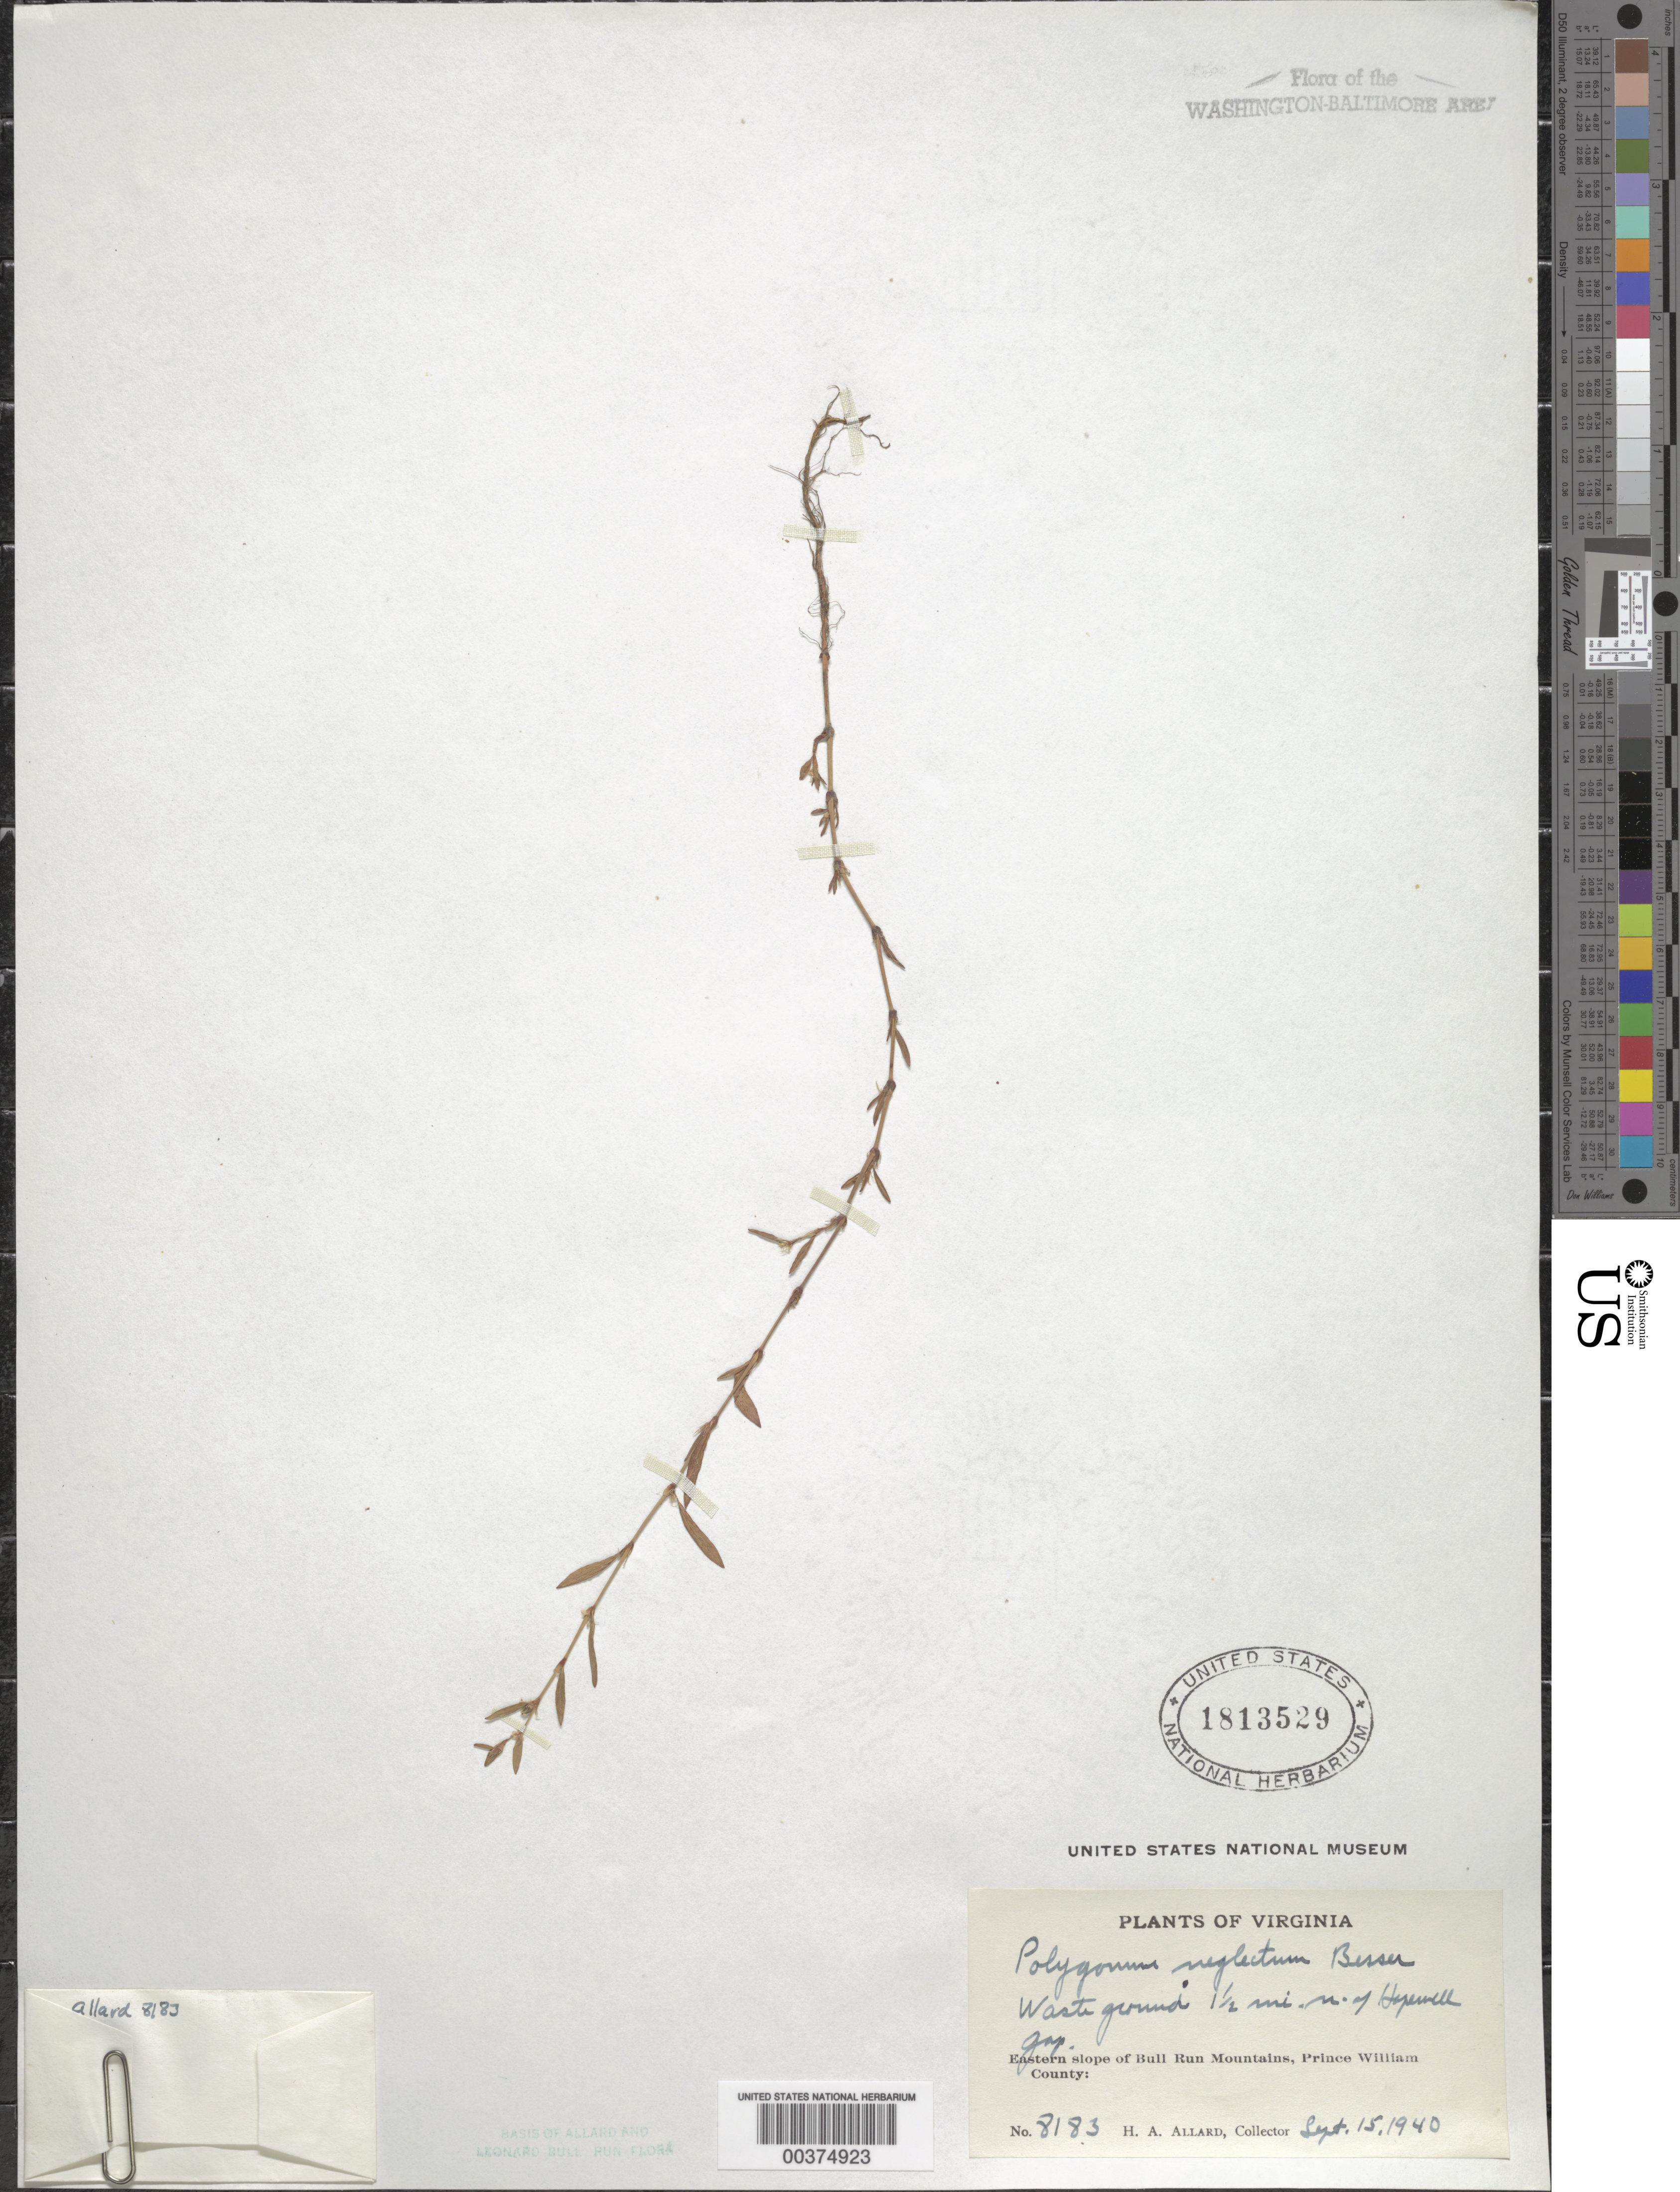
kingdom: Plantae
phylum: Tracheophyta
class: Magnoliopsida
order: Caryophyllales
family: Polygonaceae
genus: Polygonum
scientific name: Polygonum aviculare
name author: L.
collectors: H. A. Allard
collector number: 8183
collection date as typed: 15 Sep 1940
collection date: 1940-09-15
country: United States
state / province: Virginia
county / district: Prince William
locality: North of Hopewell Gap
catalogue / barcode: US 1813529